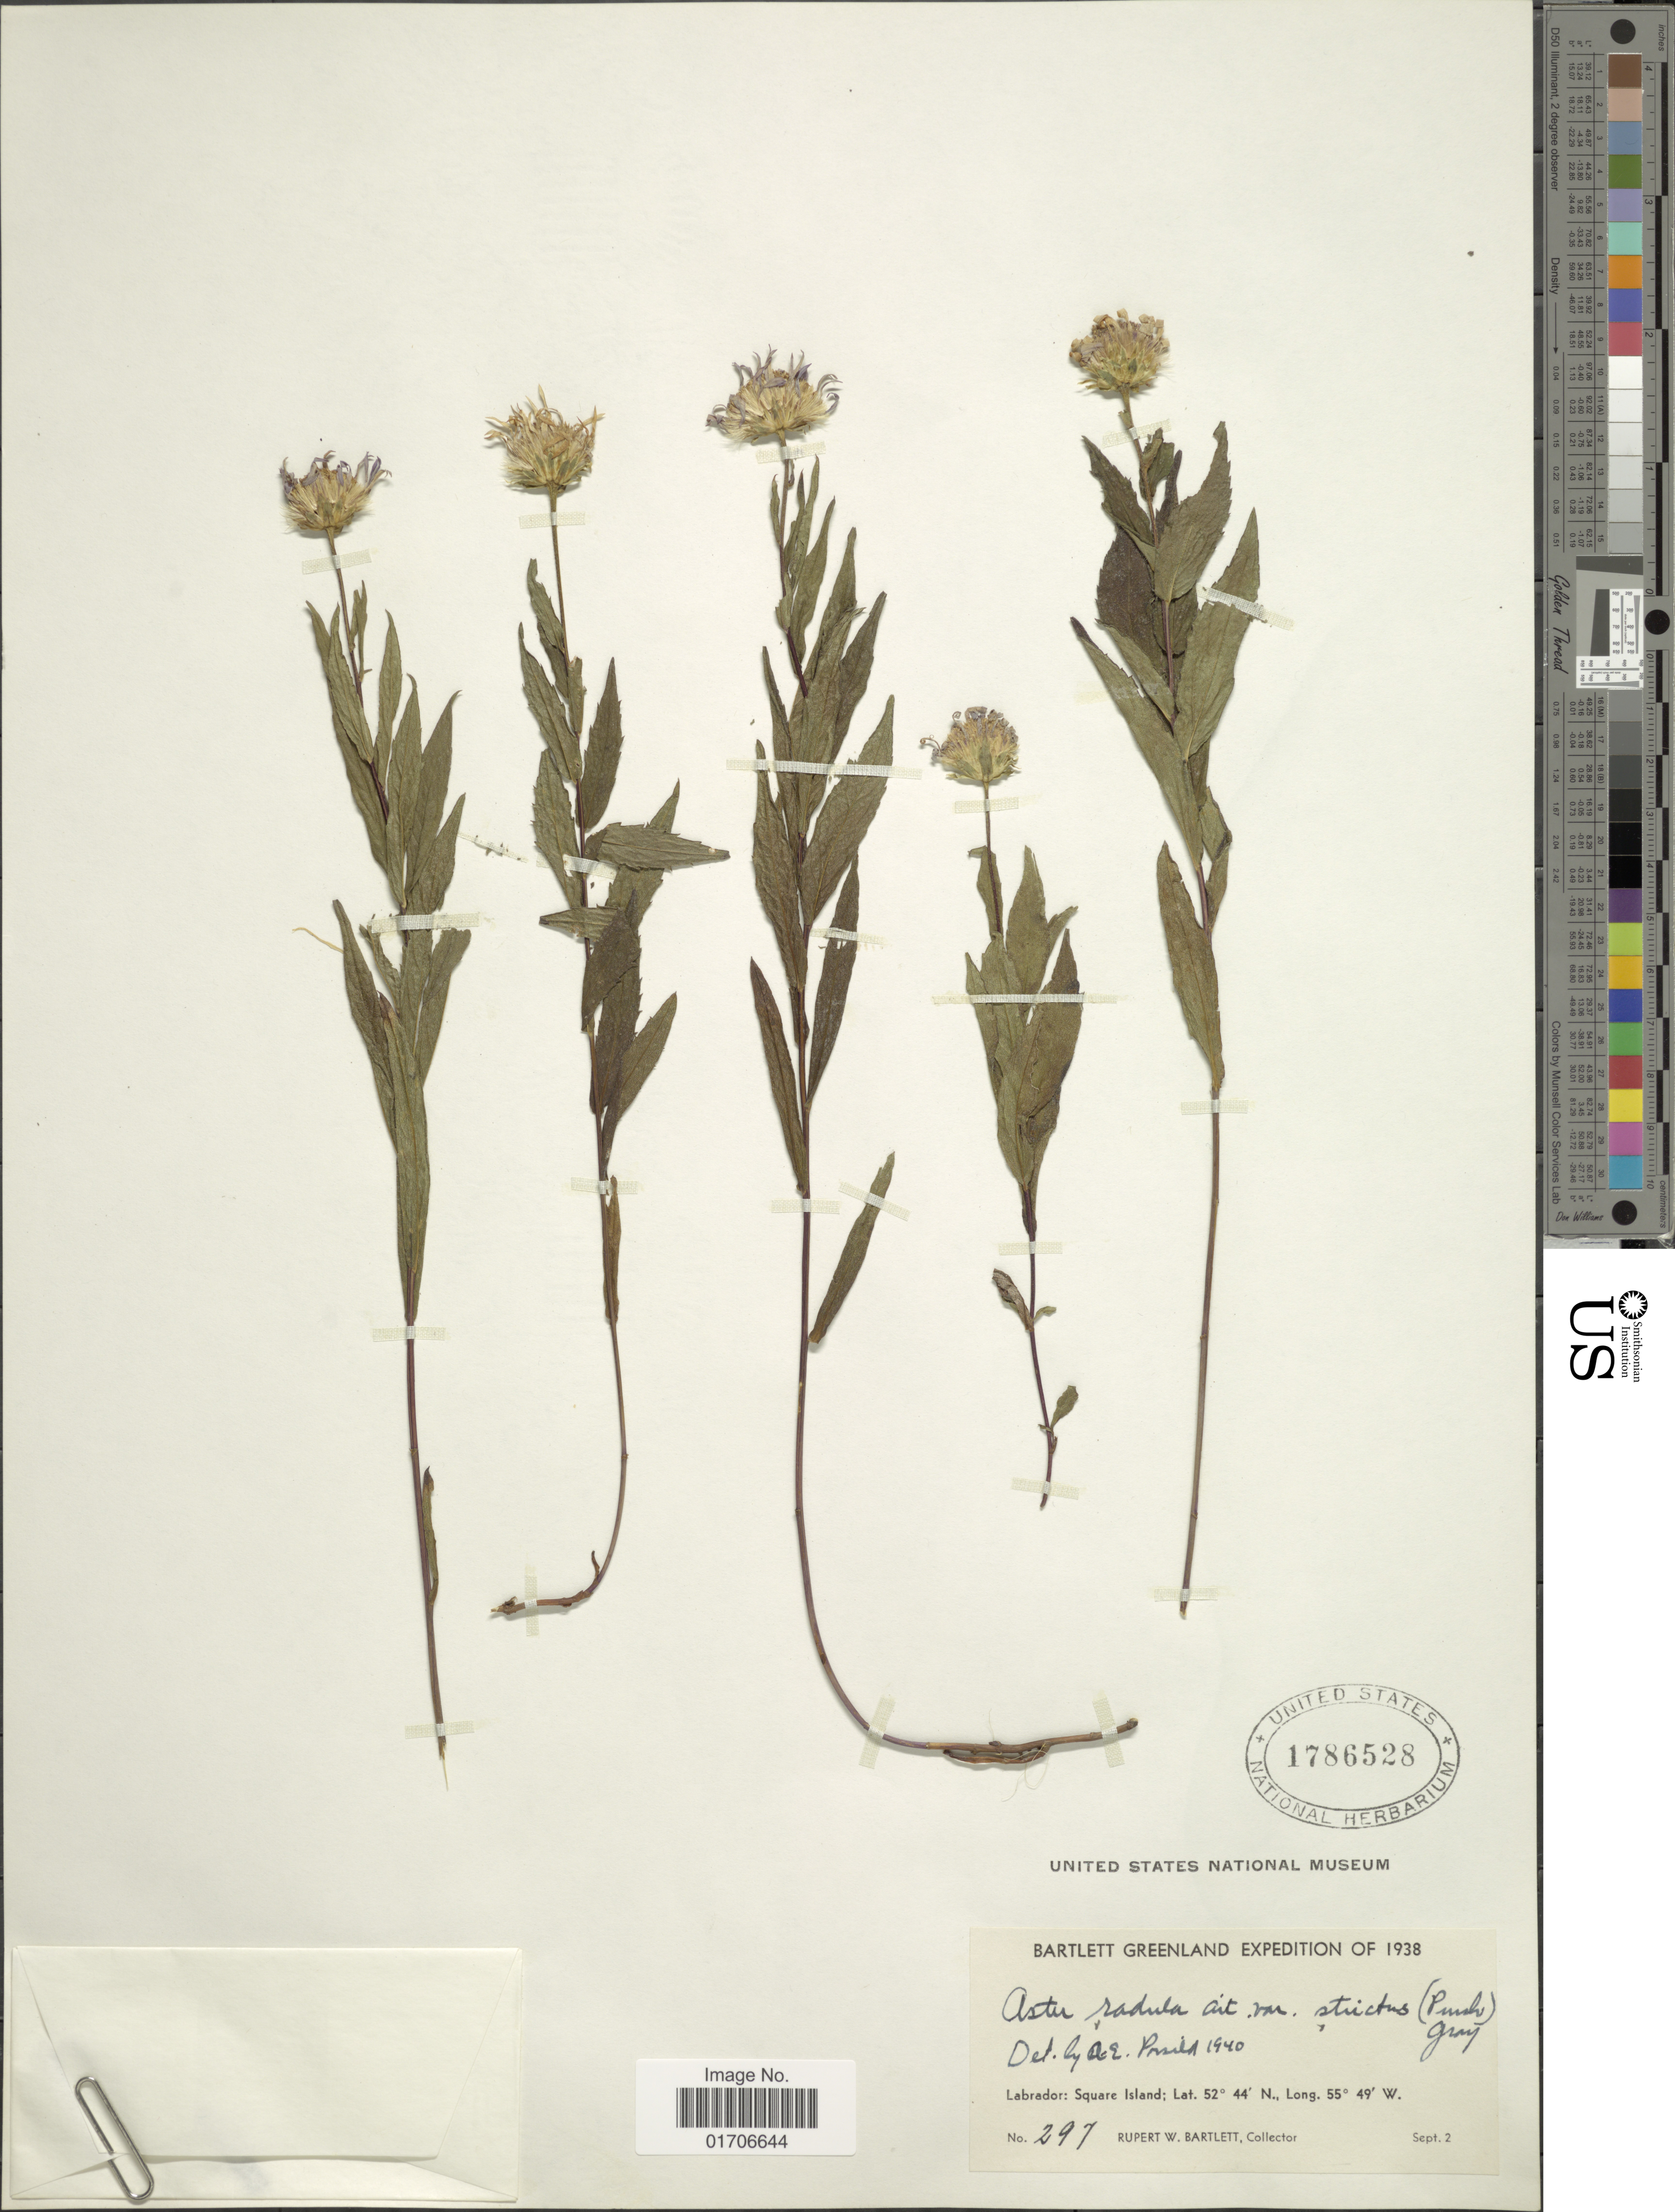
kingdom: Plantae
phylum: Tracheophyta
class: Magnoliopsida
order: Asterales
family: Asteraceae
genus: Aster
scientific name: Aster radula var. strictus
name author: A. Gray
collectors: R. W. Bartlett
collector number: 297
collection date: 1938-09-02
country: Canada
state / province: Newfoundland and Labrador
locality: Bartlett Greenland. Labrador: Square Island.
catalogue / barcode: US 1786528